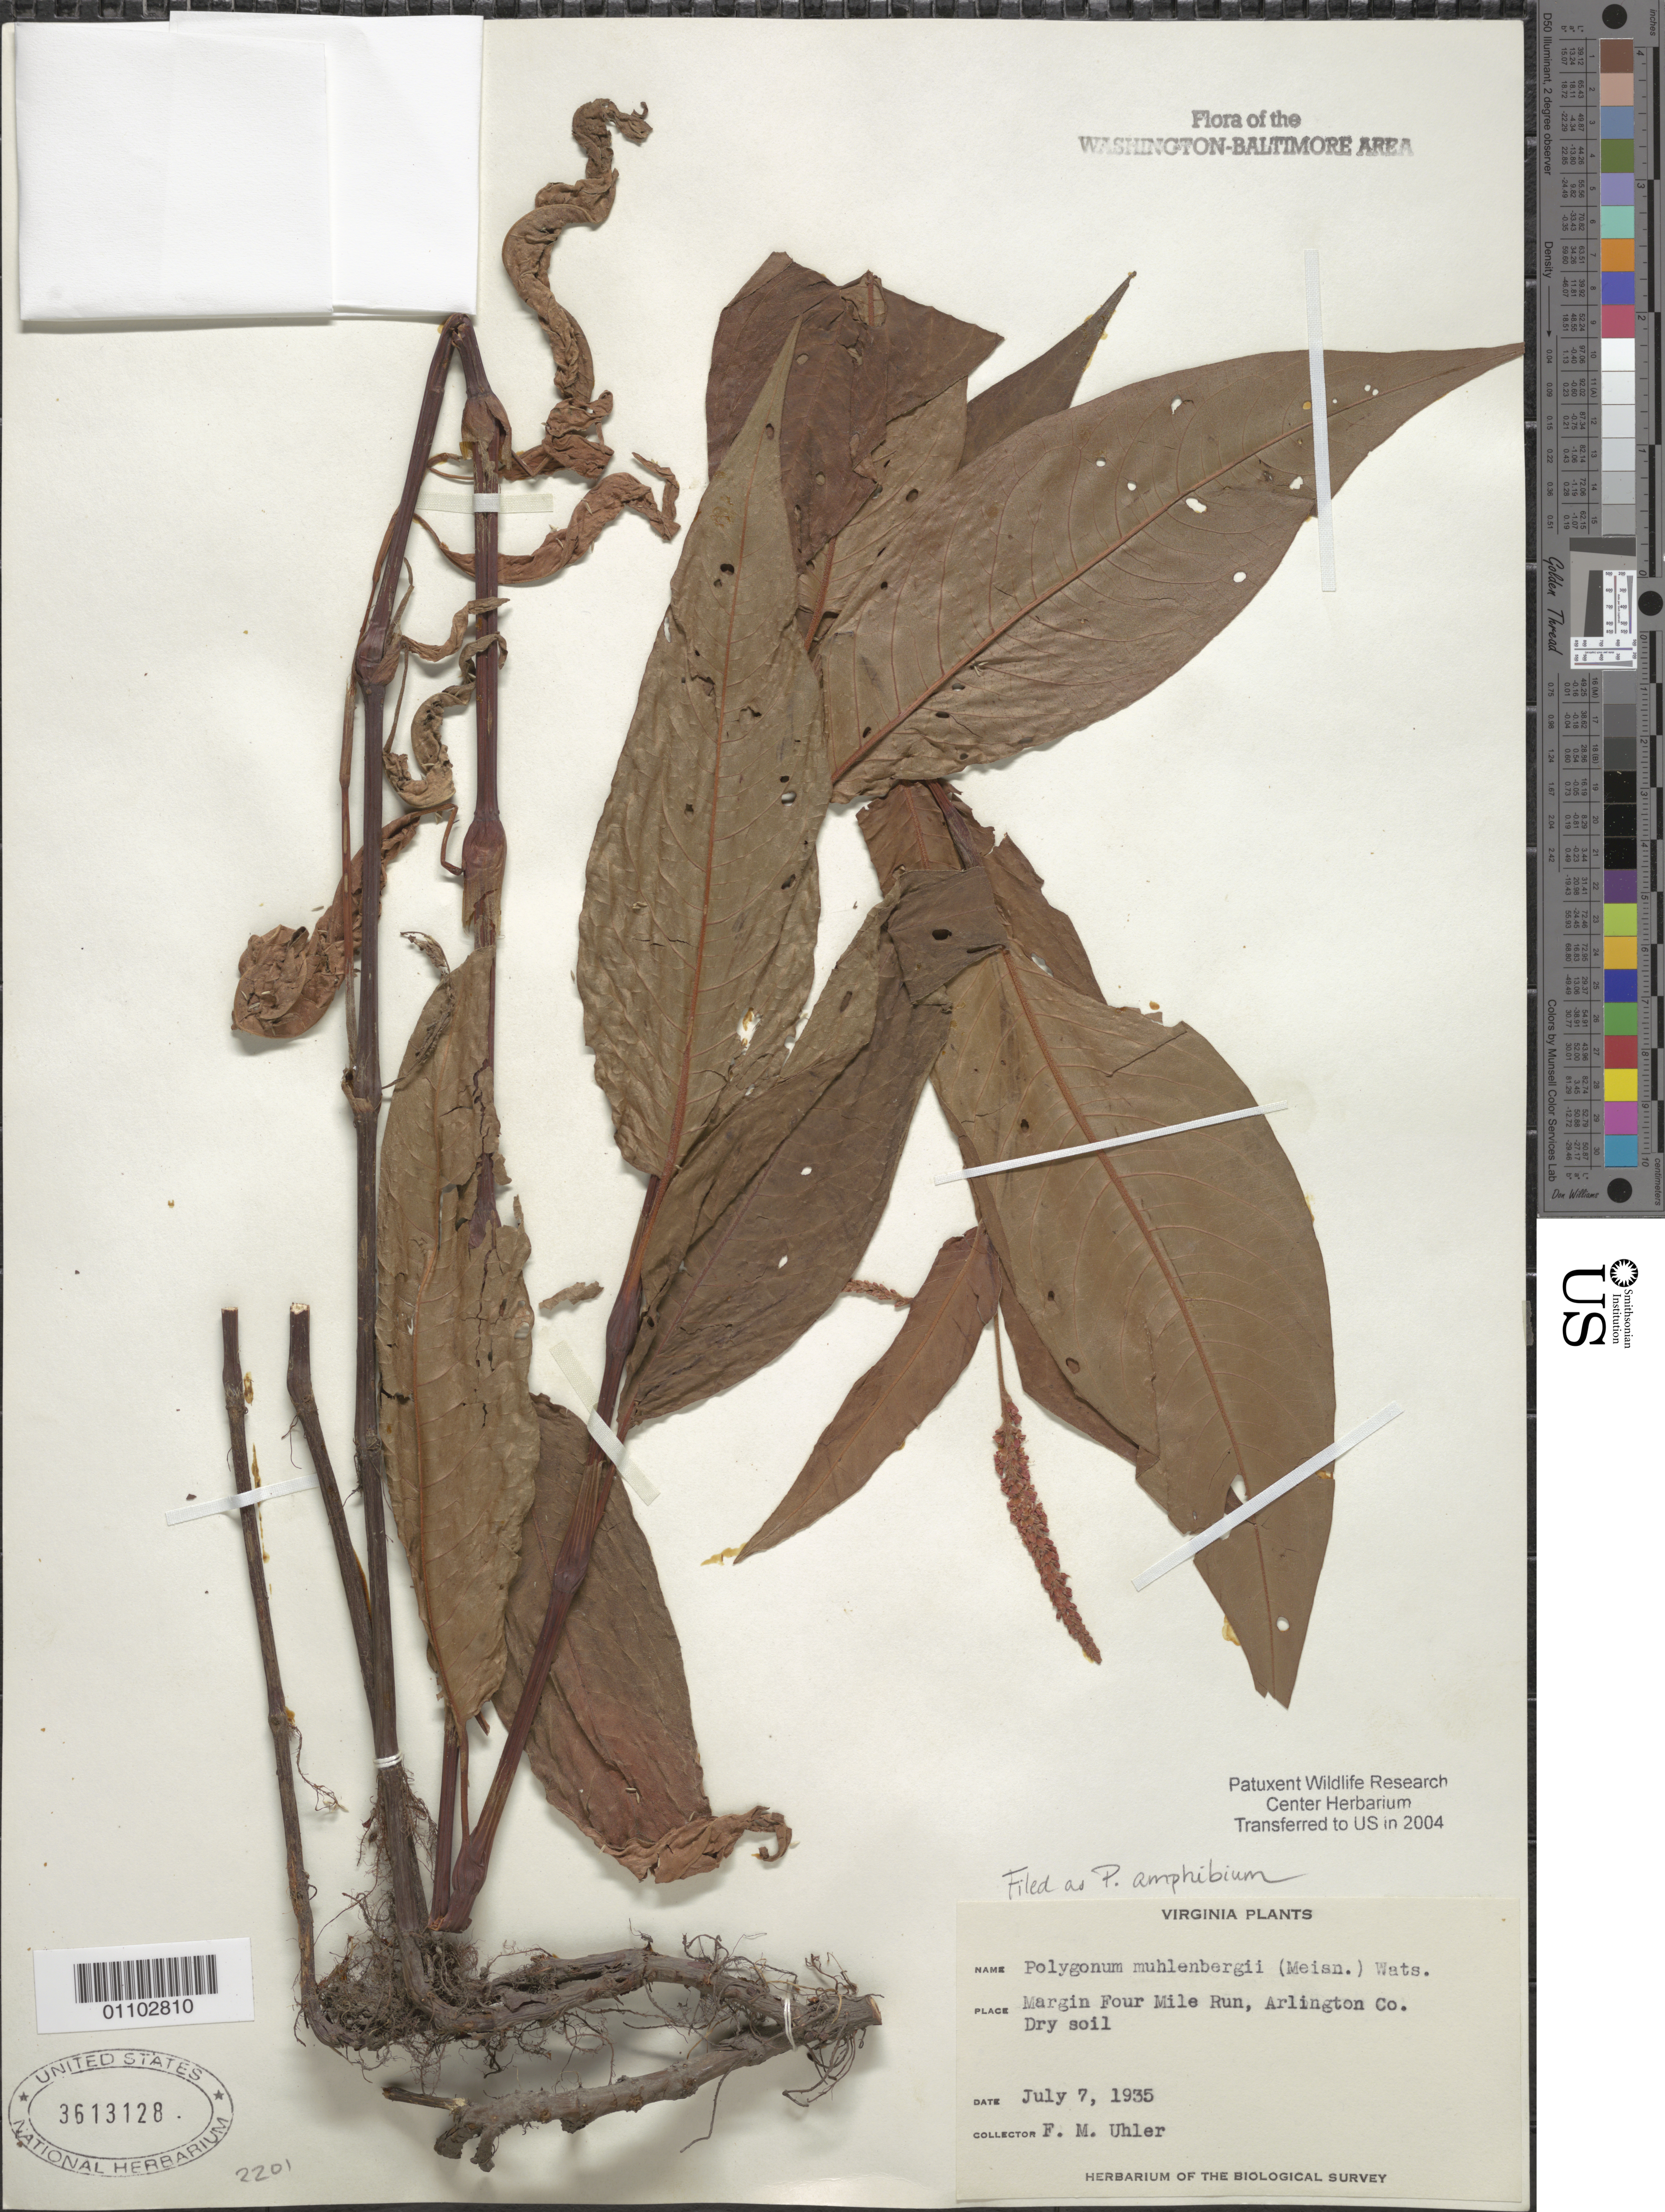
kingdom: Plantae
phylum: Tracheophyta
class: Magnoliopsida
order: Caryophyllales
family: Polygonaceae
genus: Persicaria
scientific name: Persicaria coccinea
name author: (Muhl. ex Willd.) Greene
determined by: Atha, D. E.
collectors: F. Uhler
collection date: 1935-07-07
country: United States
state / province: Virginia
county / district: Arlington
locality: Margin Four Mile Run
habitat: Dry soil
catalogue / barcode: US 3613128